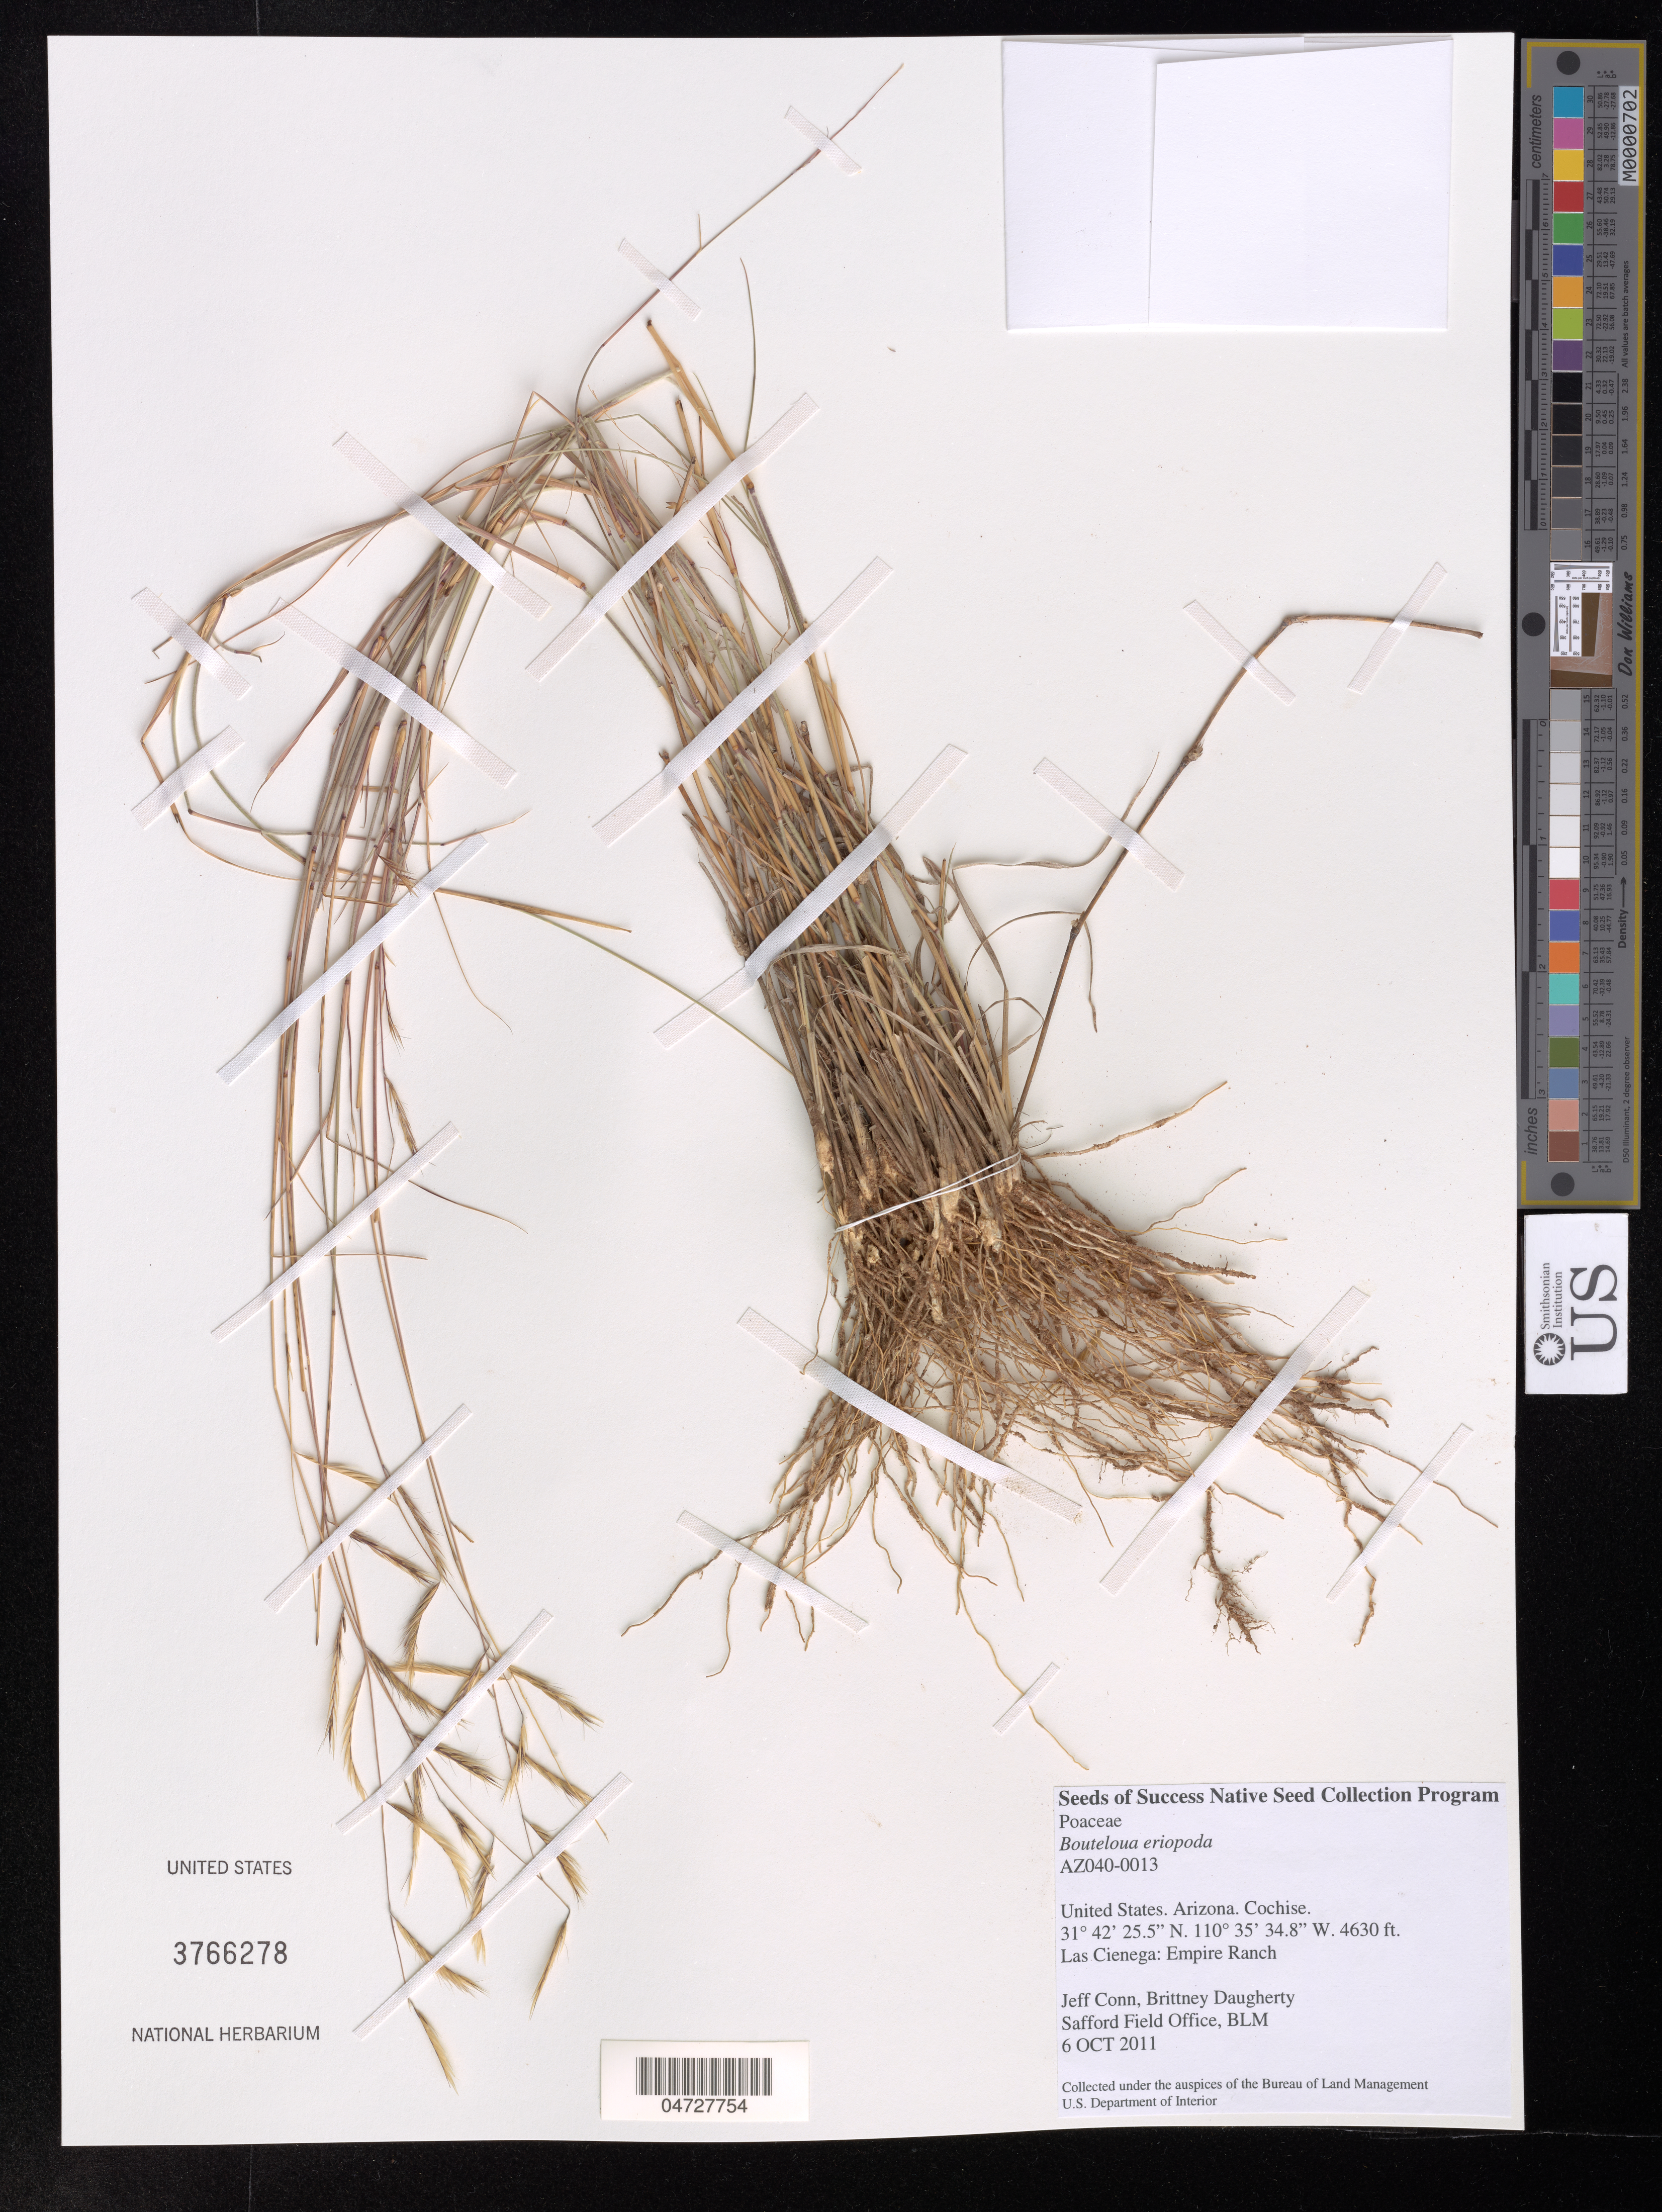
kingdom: Plantae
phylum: Tracheophyta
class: Liliopsida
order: Poales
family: Poaceae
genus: Bouteloua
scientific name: Bouteloua eriopoda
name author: (Torr.) Torr.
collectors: J. Conn & B. Daugherty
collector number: AZ040-0013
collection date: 2011-10-06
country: United States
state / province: Arizona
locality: Cochise, Las Cienega: Empire Ranch.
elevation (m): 1411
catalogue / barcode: US 3766278